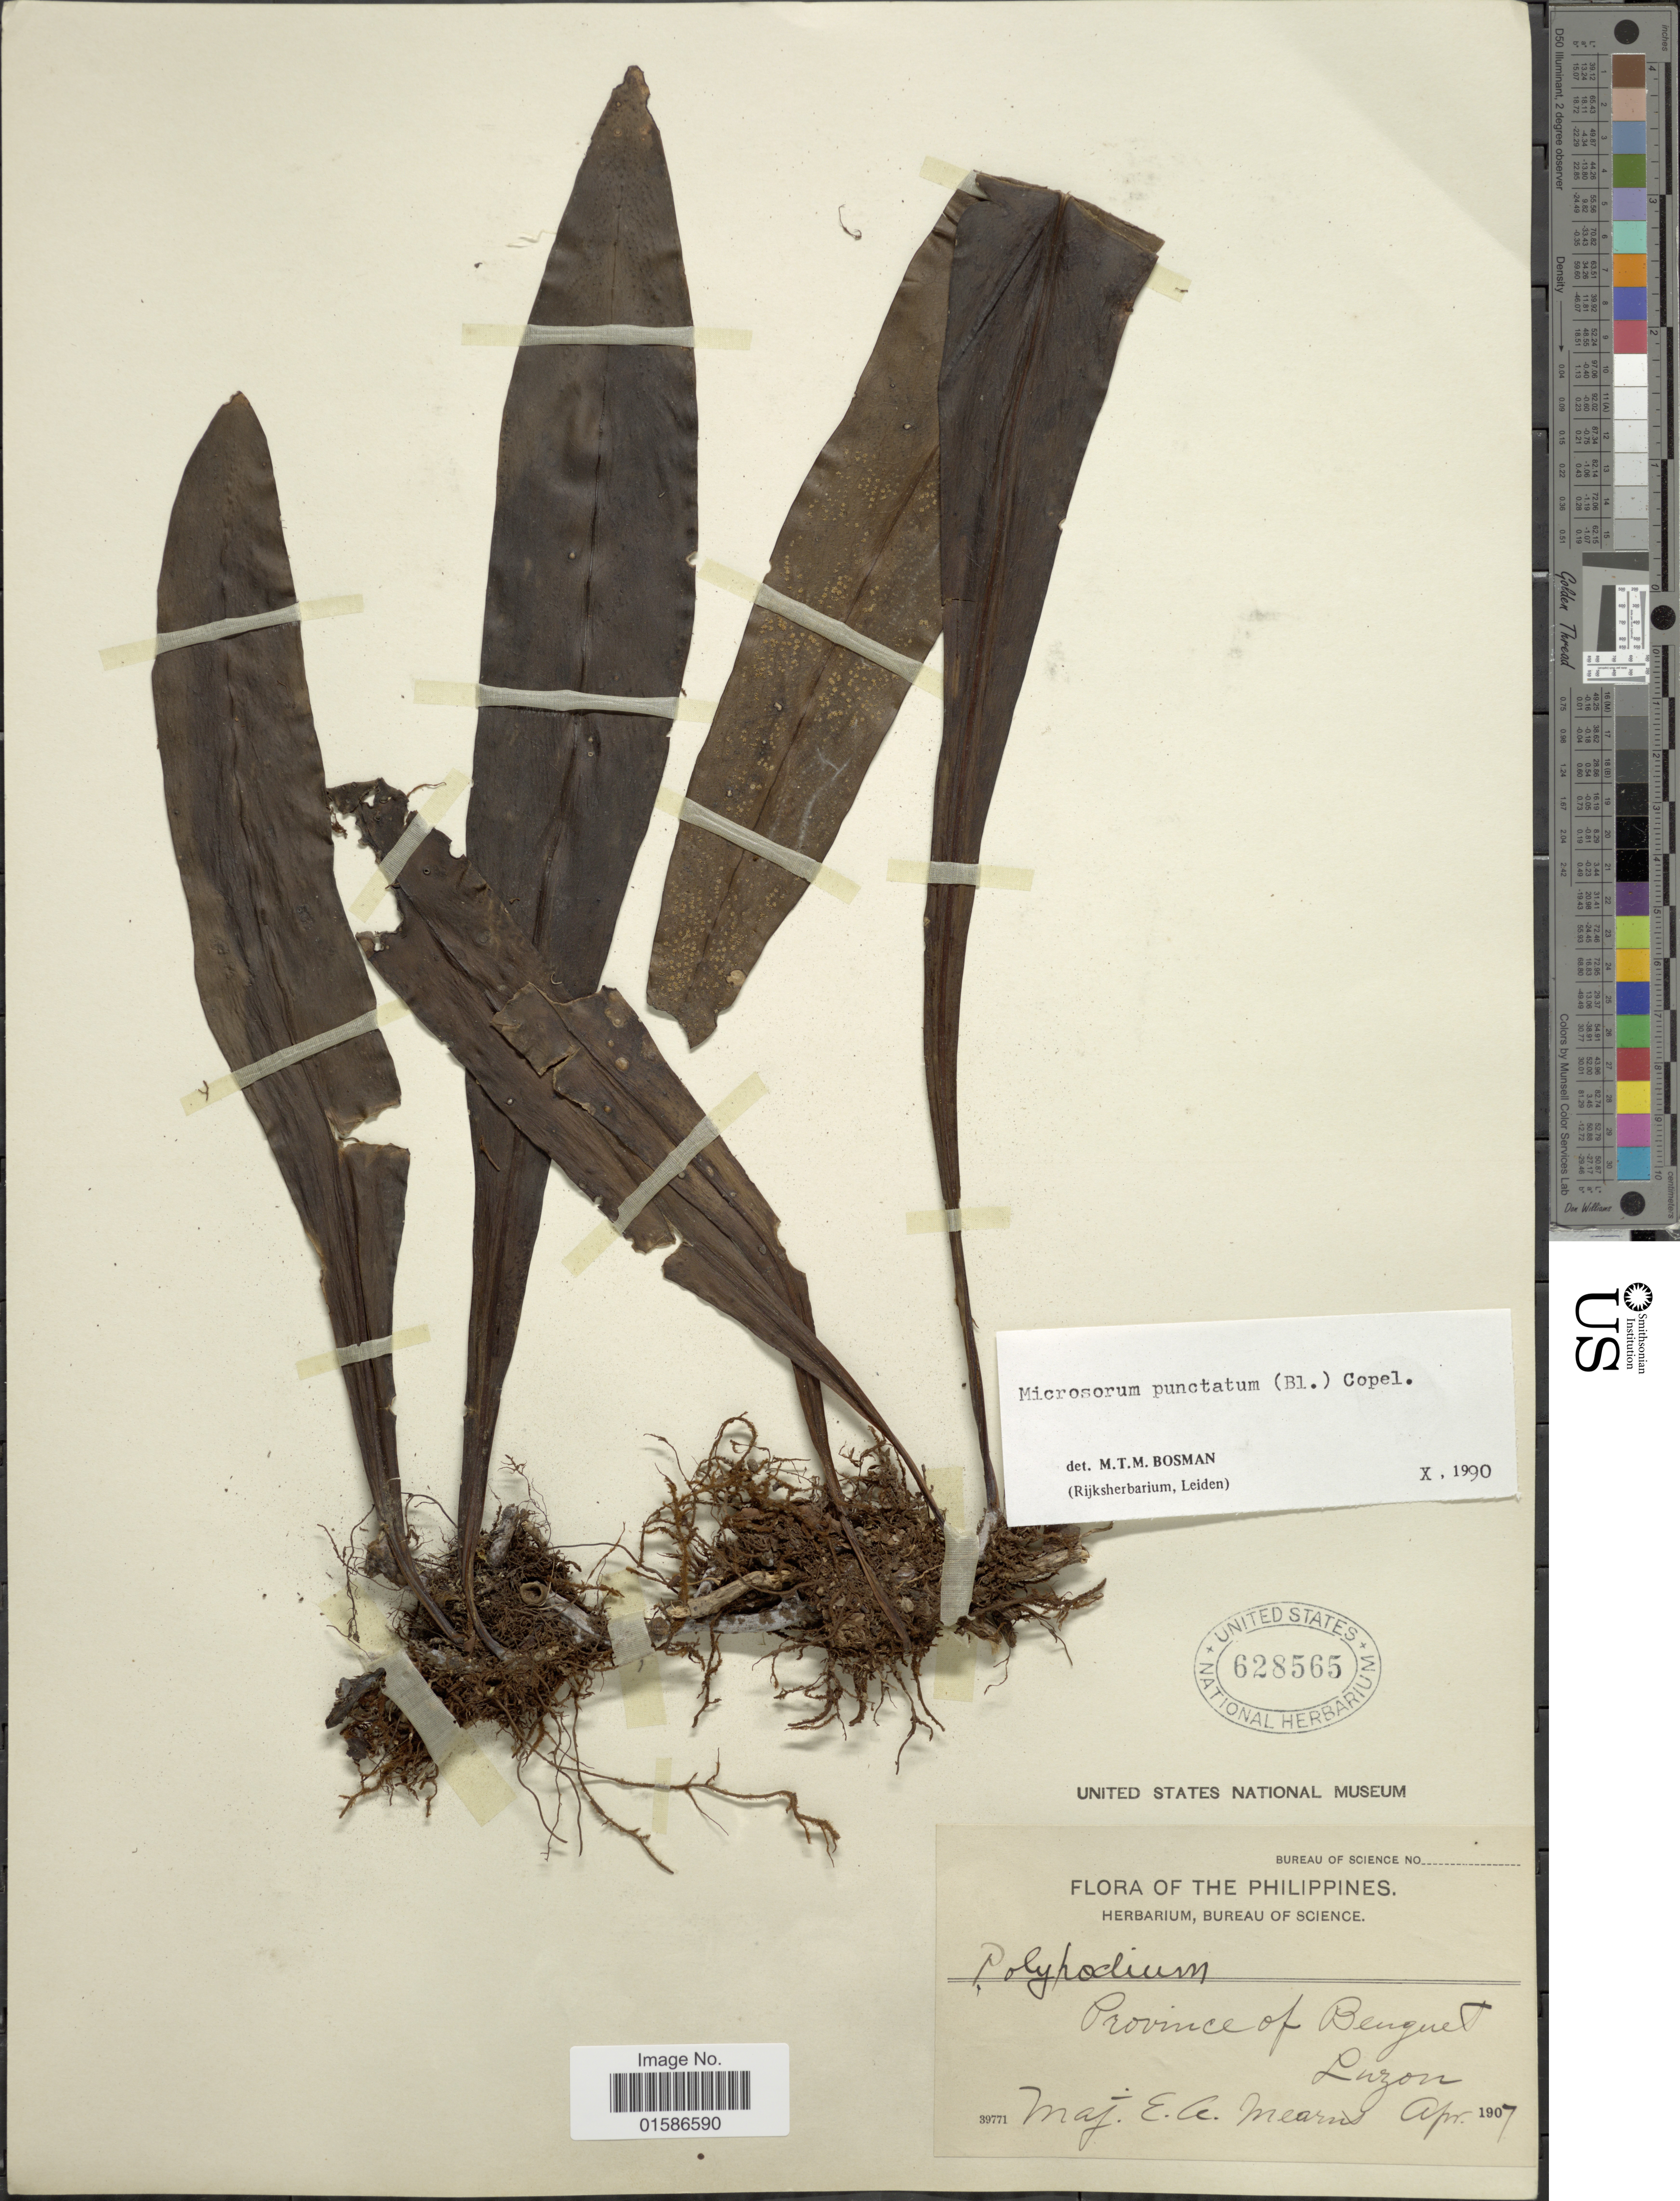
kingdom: Plantae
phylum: Tracheophyta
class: Polypodiopsida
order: Polypodiales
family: Polypodiaceae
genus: Microsorum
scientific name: Microsorum punctatum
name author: (L.) Copel.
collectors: E. A. Mearns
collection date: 1907-04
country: Philippines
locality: Province of Benguet, Luzon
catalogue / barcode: US 628565